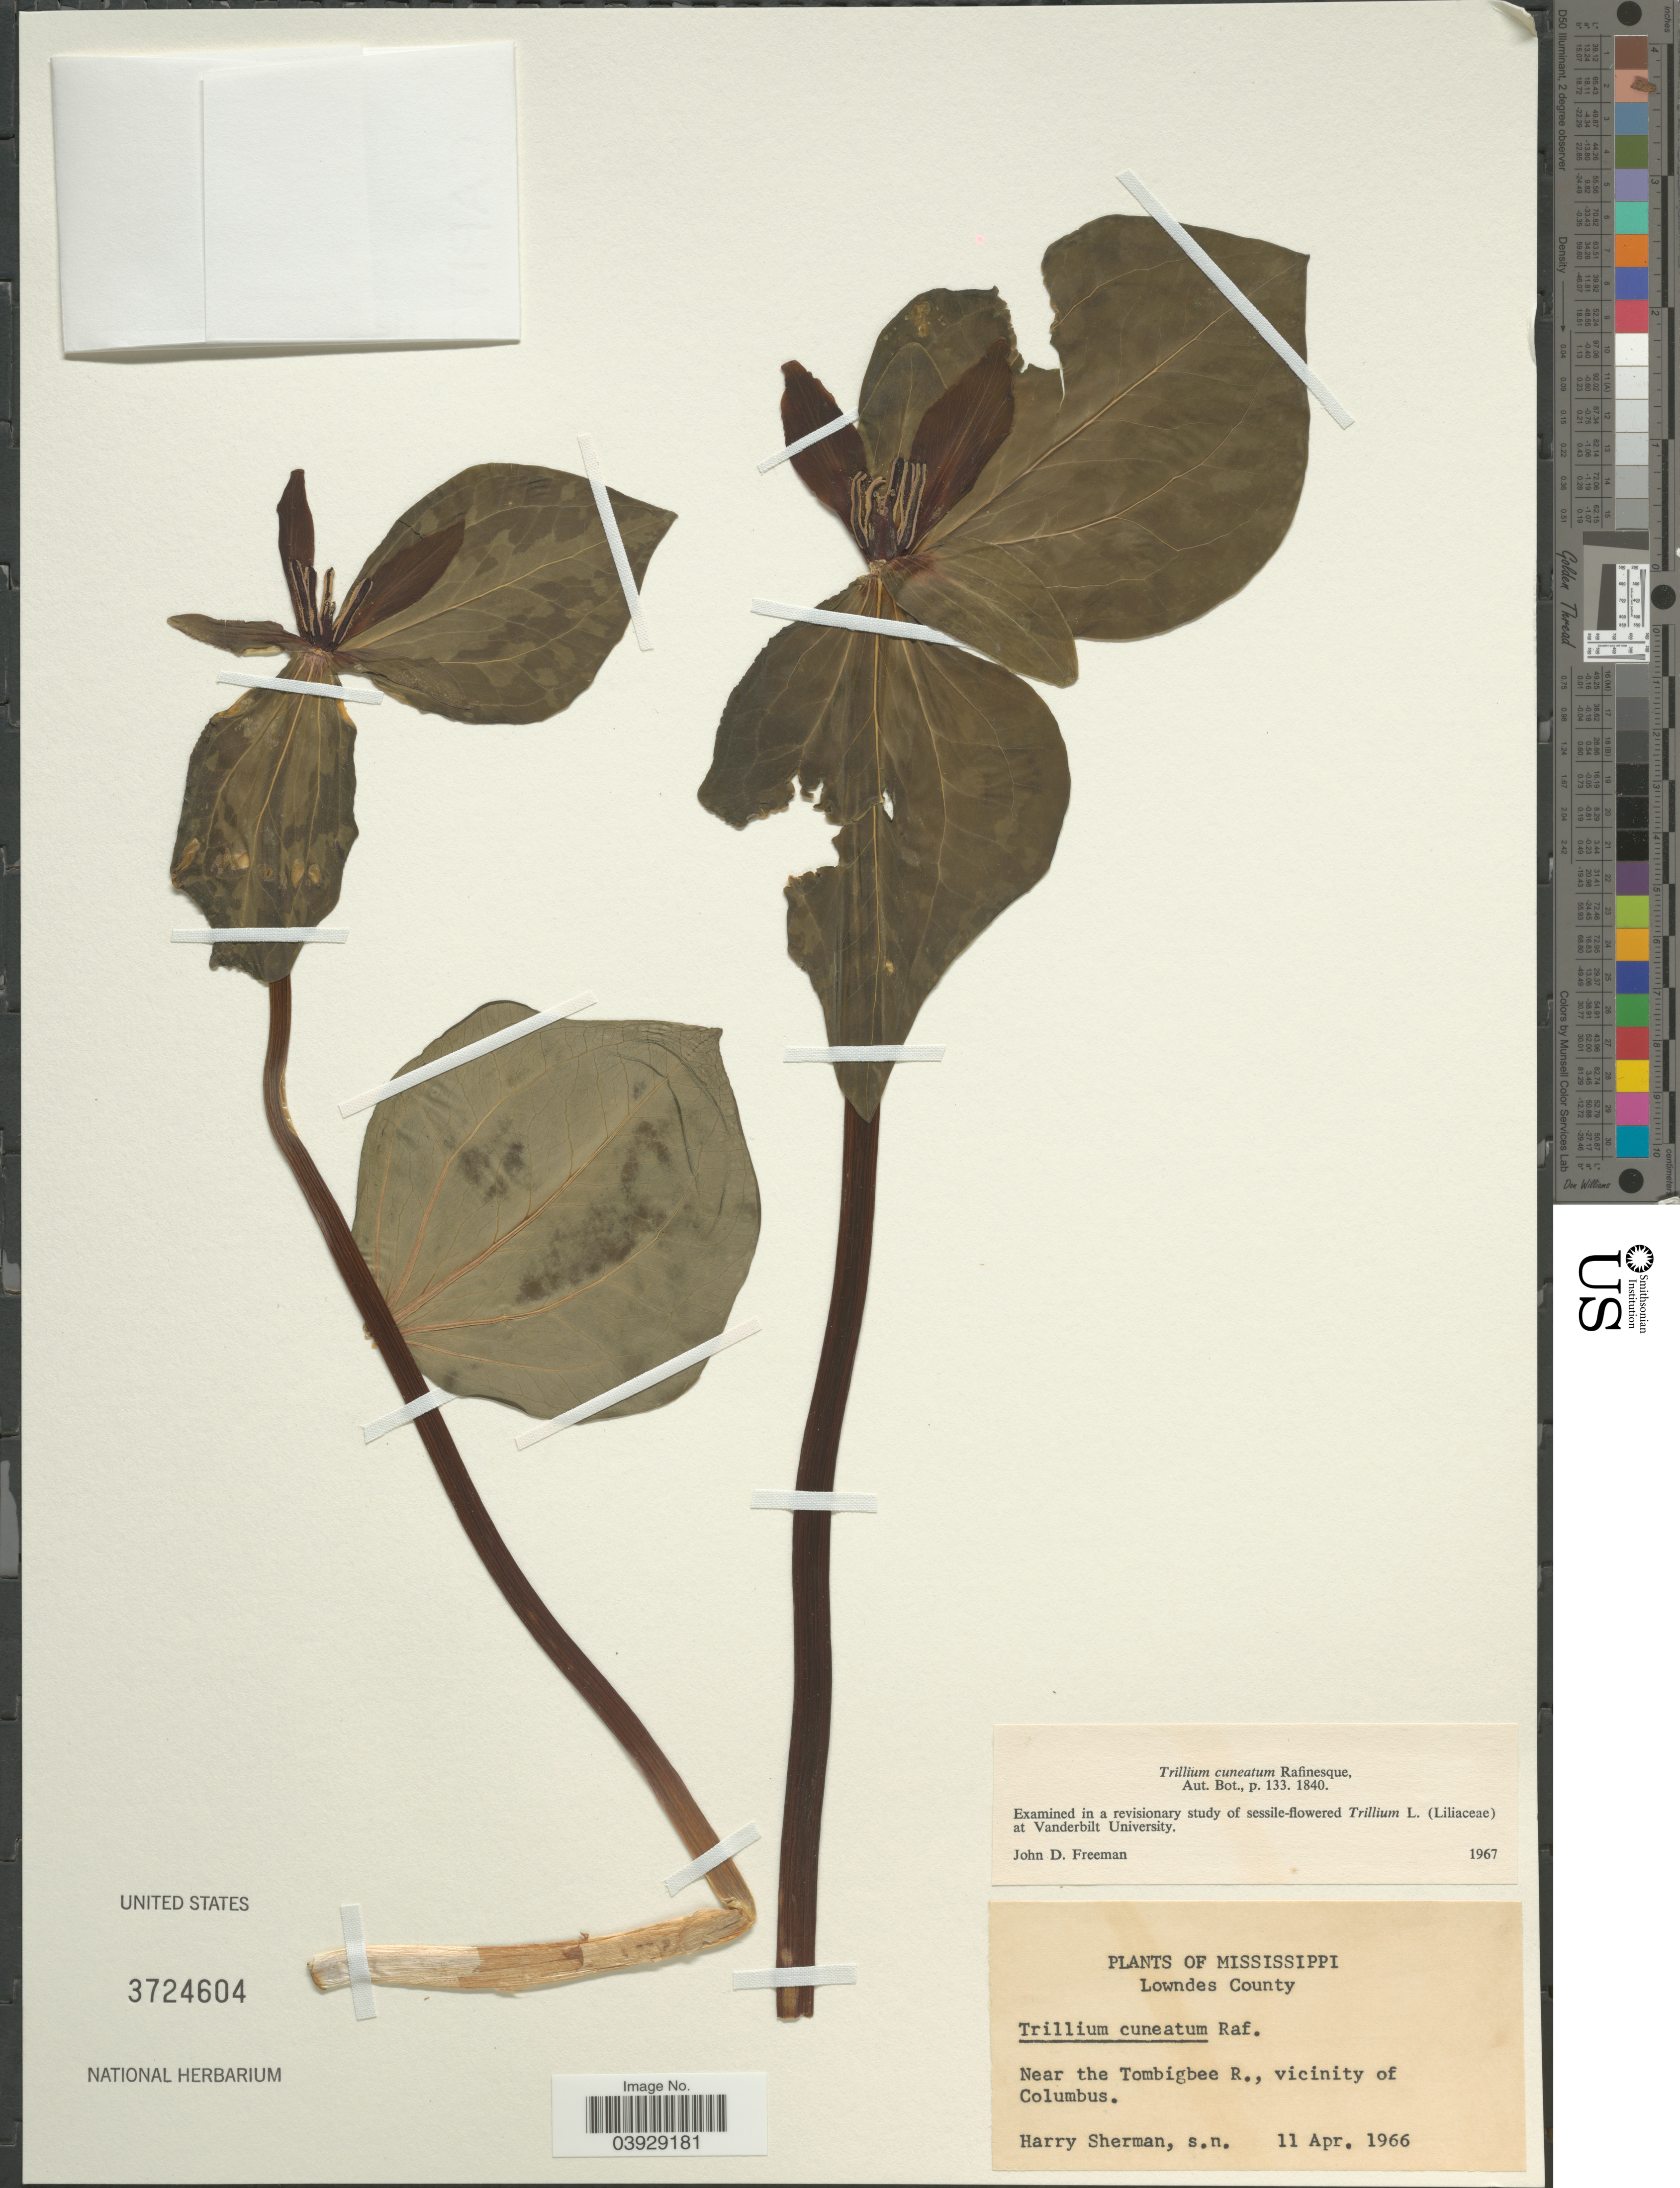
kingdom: Plantae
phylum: Tracheophyta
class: Liliopsida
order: Liliales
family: Melanthiaceae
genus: Trillium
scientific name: Trillium cuneatum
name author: Raf.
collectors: H. Sherman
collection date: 1966-04-11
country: United States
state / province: Mississippi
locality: Lowndes County. Near the Tombigbee R., vicinity of Columbus.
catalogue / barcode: US 3724604